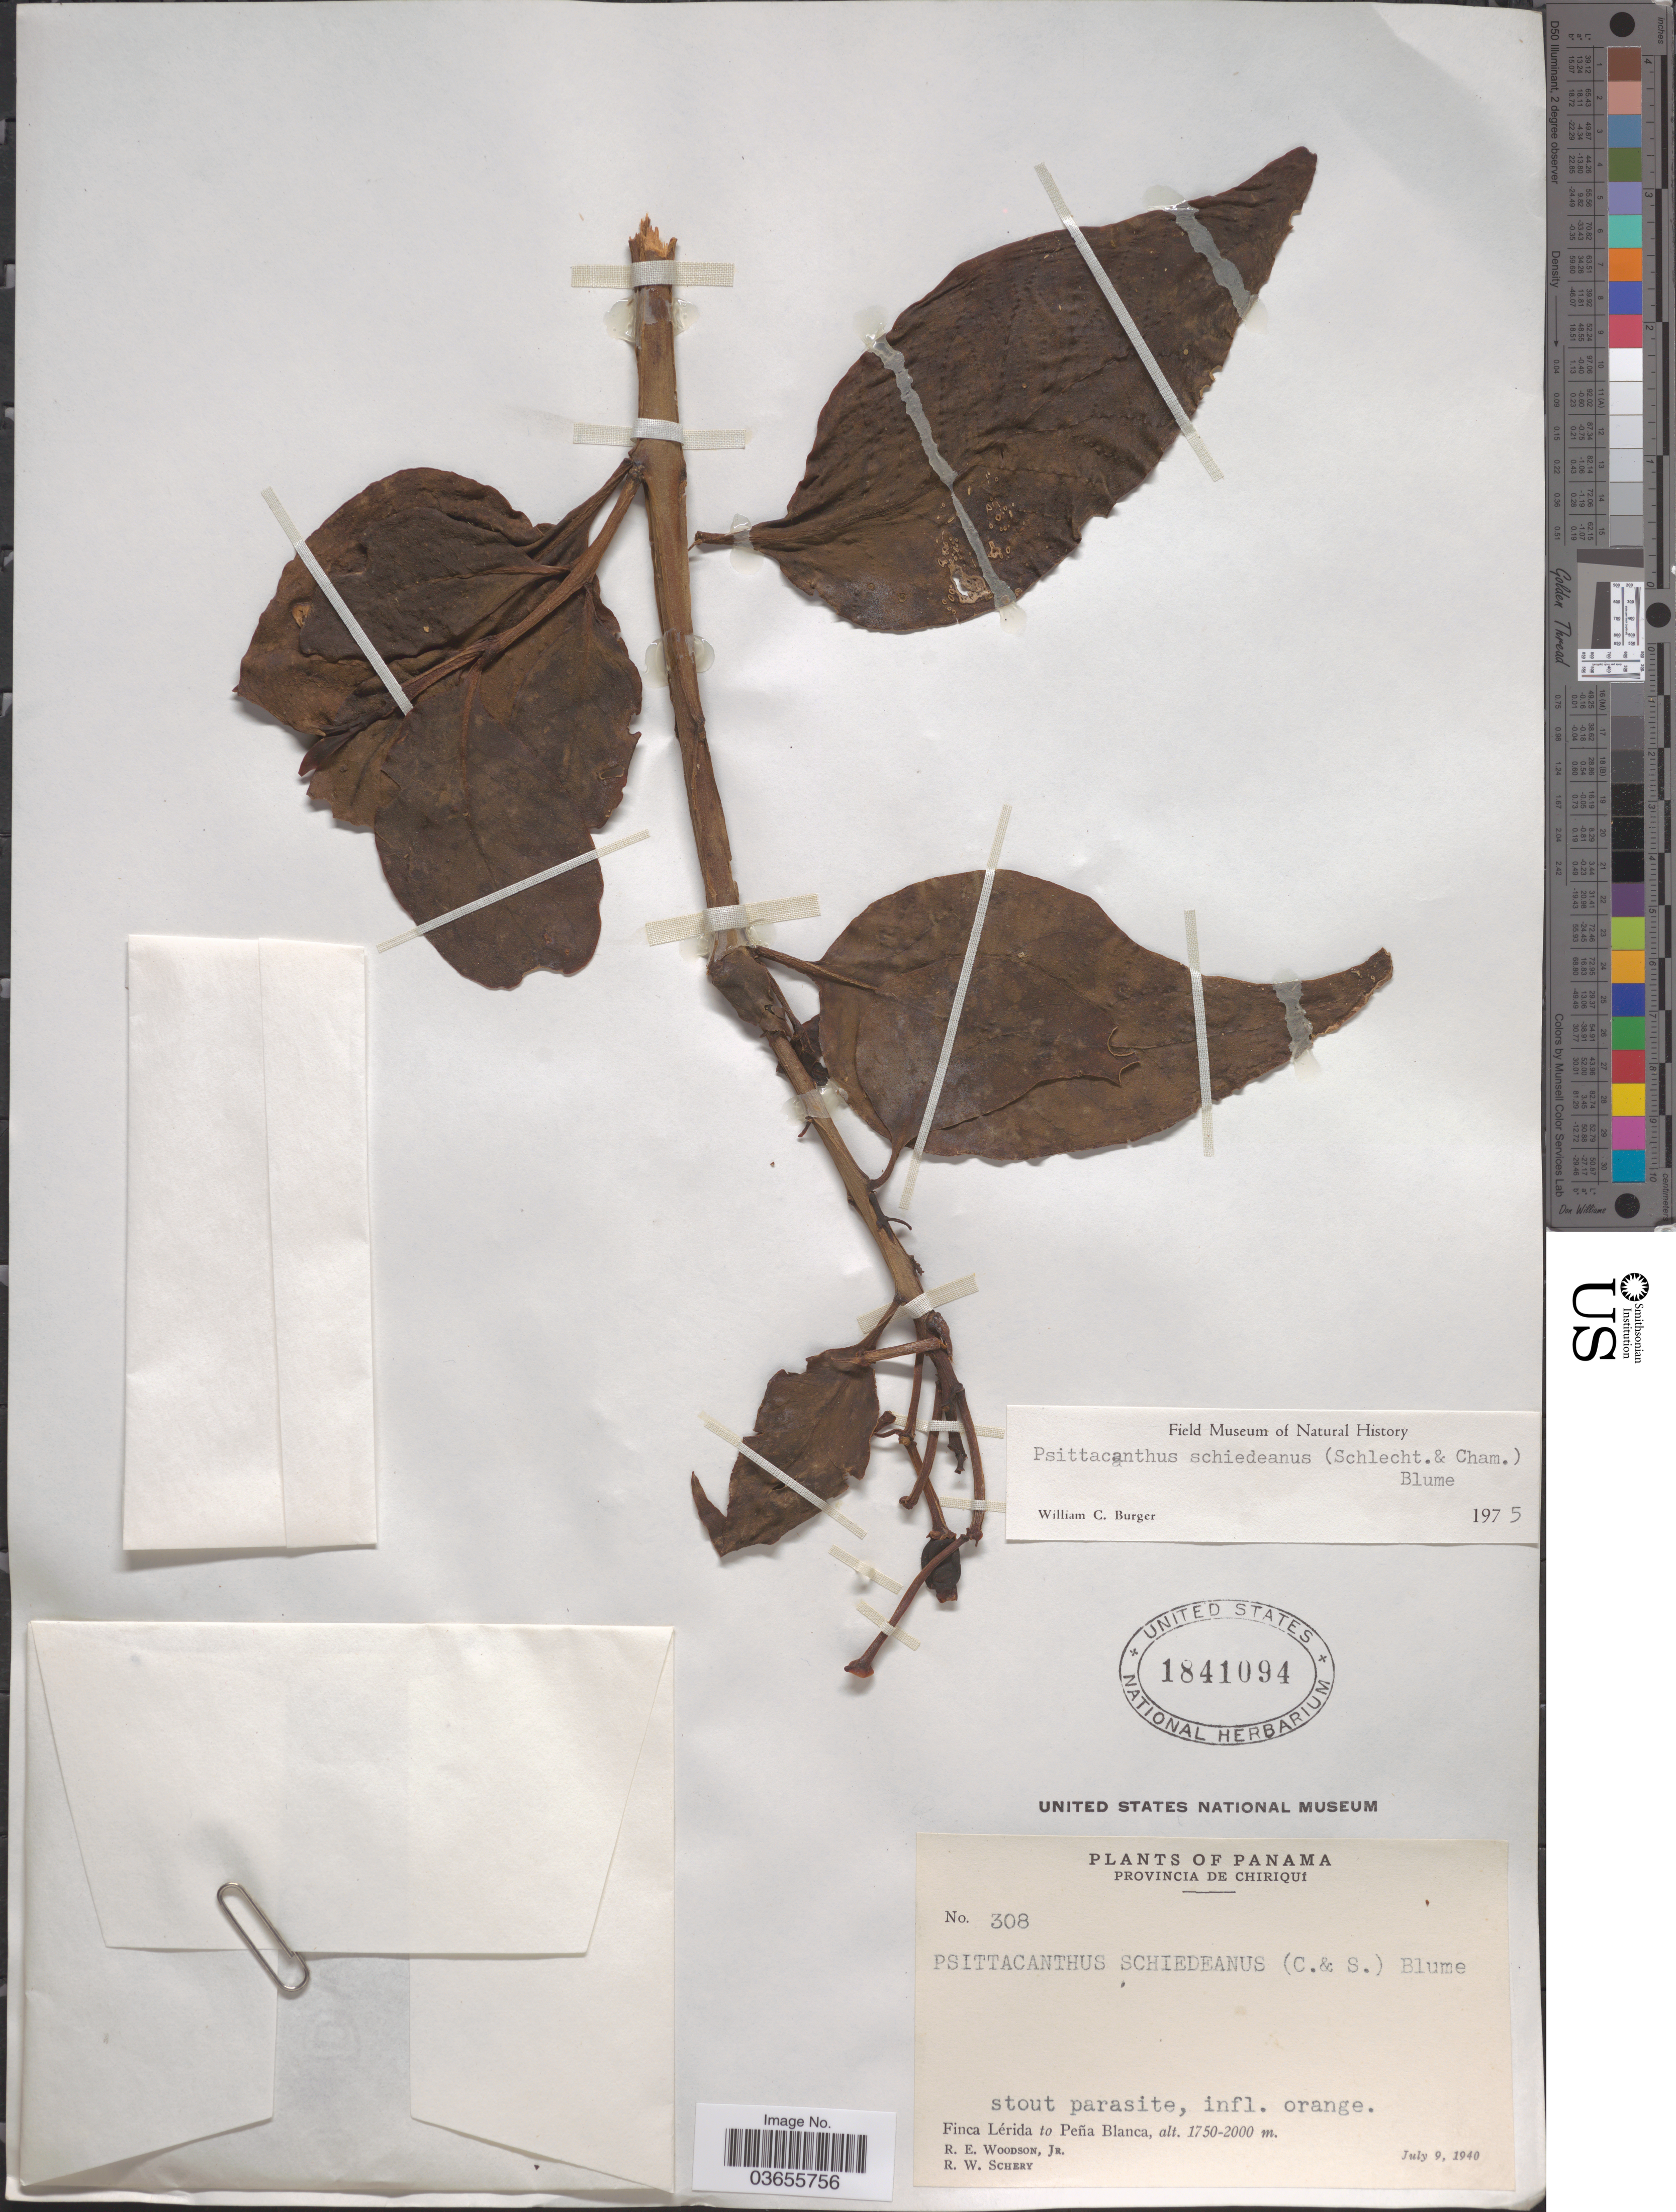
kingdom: Plantae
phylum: Tracheophyta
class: Magnoliopsida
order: Santalales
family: Loranthaceae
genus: Psittacanthus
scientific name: Psittacanthus schiedeanus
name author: (Schltdl. & Cham.) Blume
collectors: R. E. Woodson & R. W. Schery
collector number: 308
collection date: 1940-07-09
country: Panama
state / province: Chiriqui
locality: Finca Lérida to Peña Blanca.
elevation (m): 1750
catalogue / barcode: US 1841094